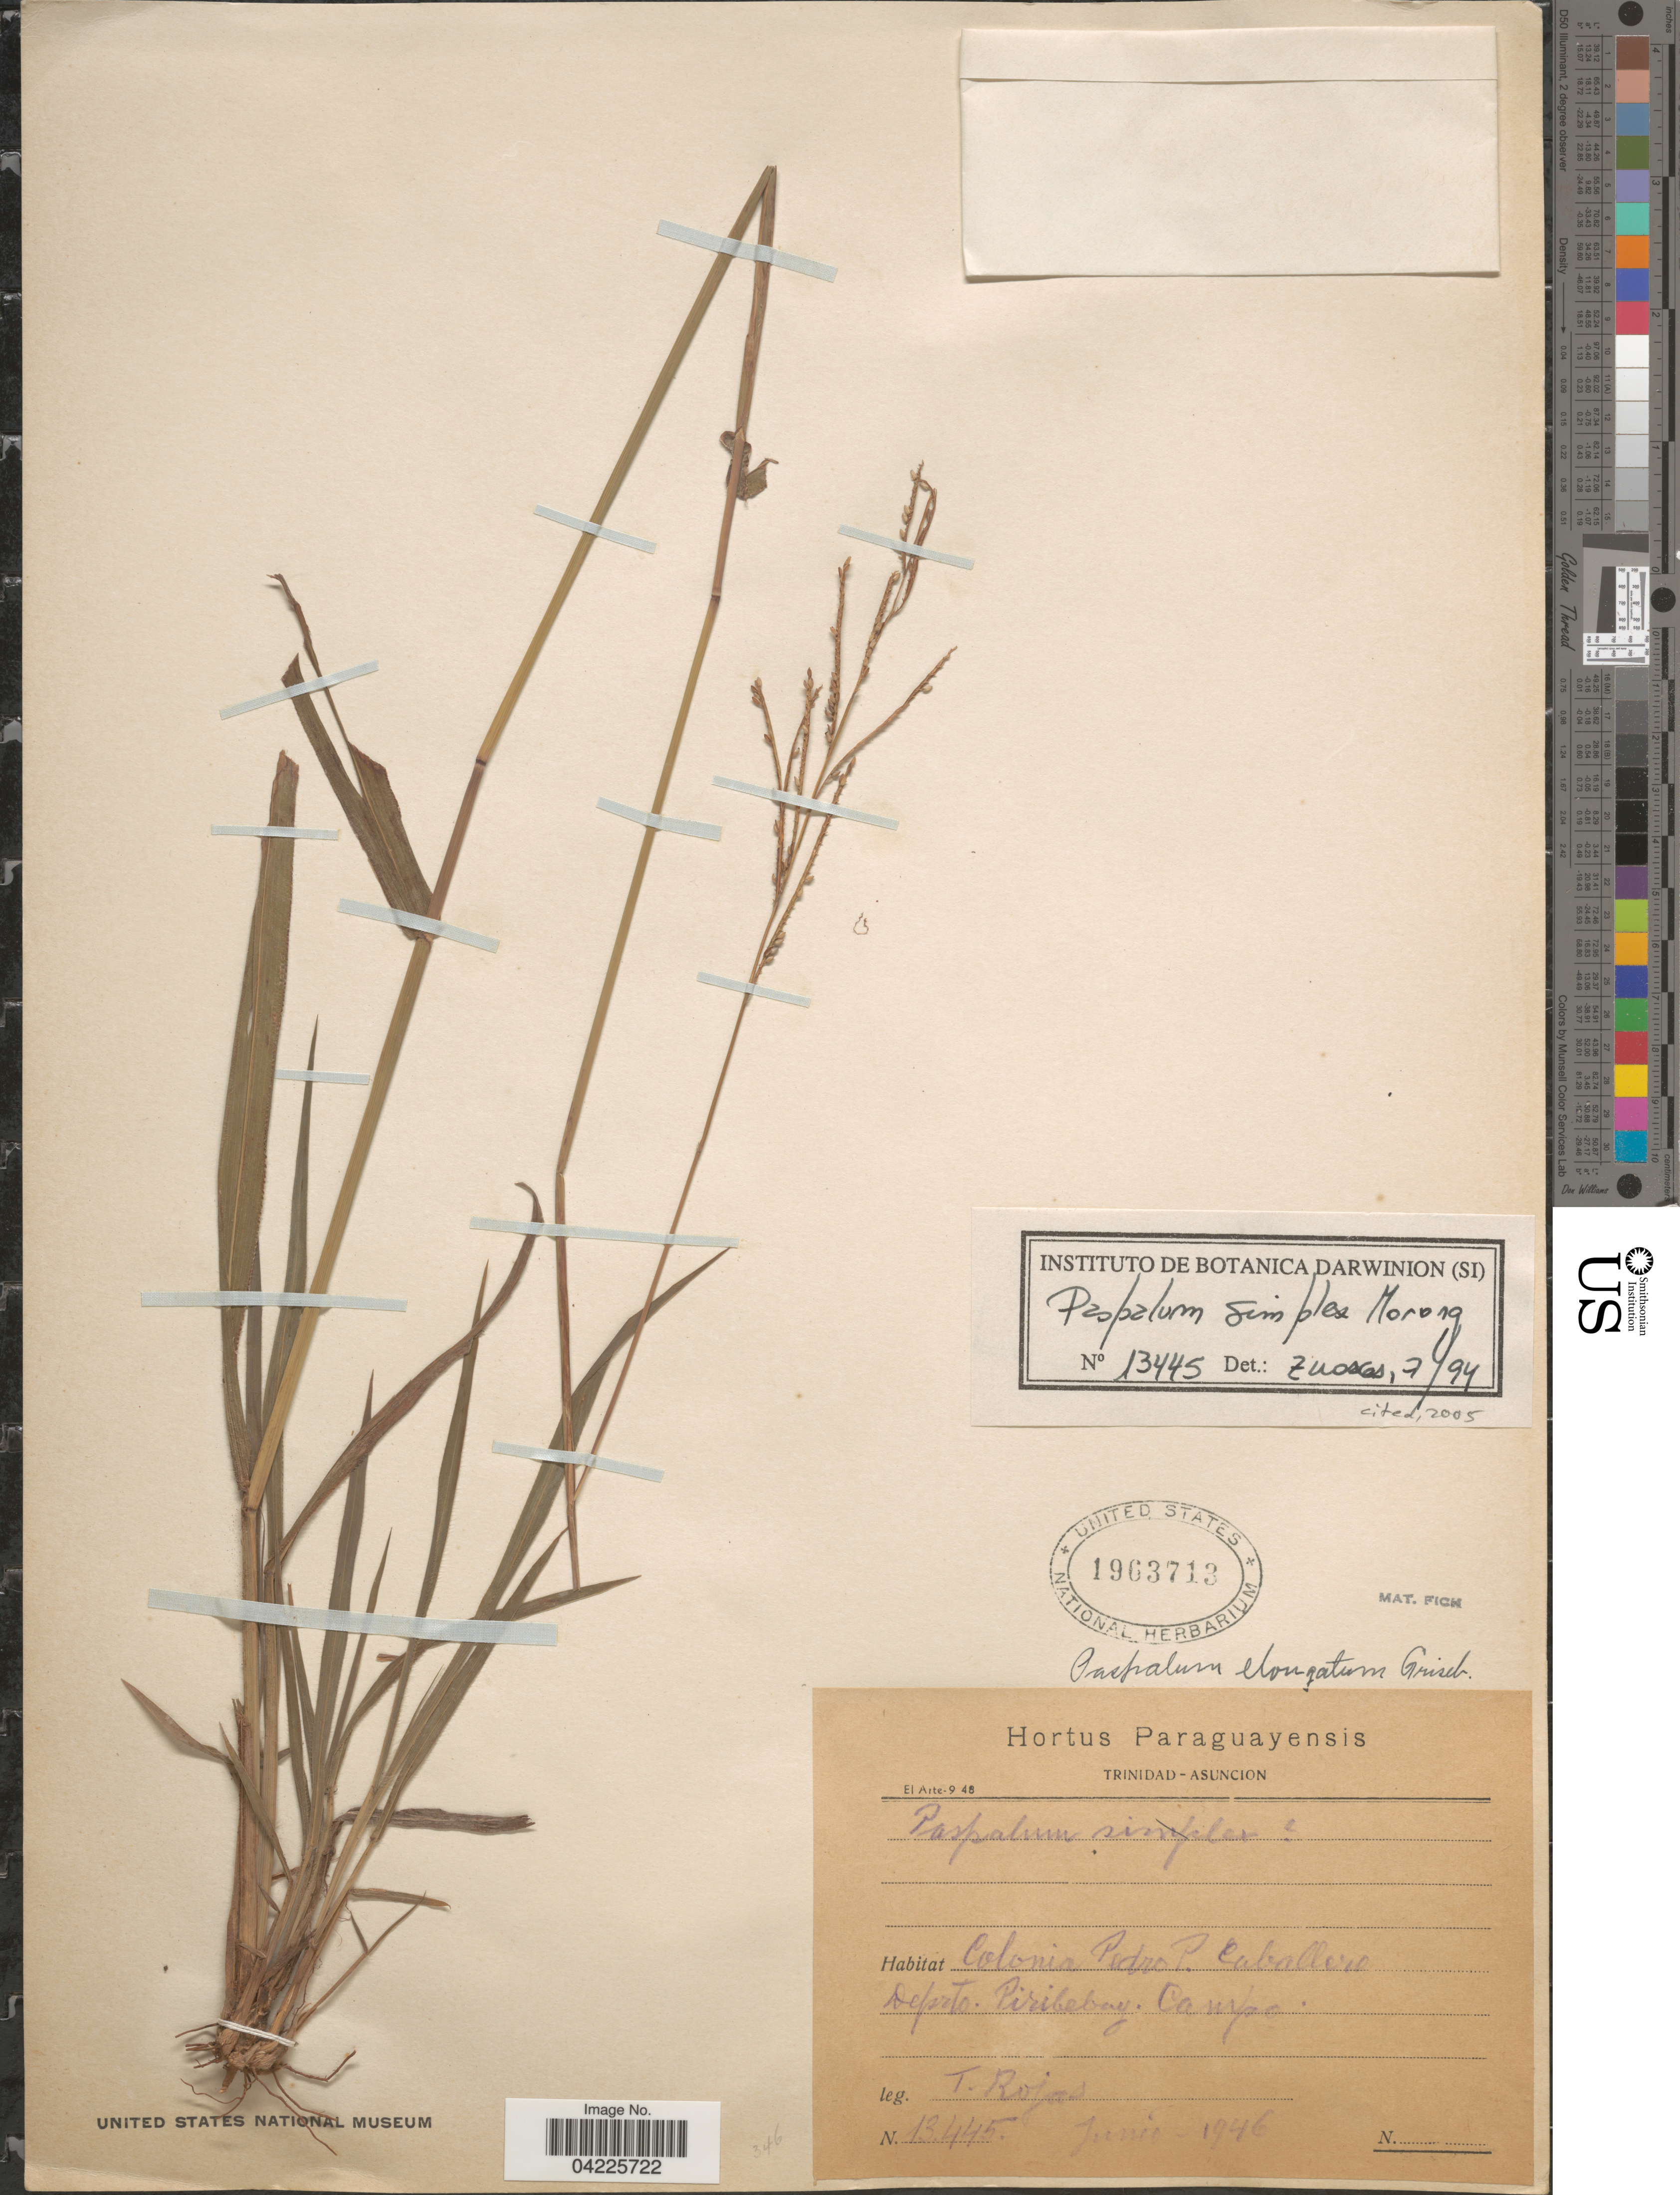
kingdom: Plantae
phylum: Tracheophyta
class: Liliopsida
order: Poales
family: Poaceae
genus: Paspalum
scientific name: Paspalum simplex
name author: Morong in Morong & Britton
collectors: T. Rojas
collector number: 13445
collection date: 1946-06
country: Paraguay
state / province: Asuncion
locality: Colonia Pedro P. Cuballere. Depto. Piribebuy. Campo.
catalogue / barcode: US 1963713